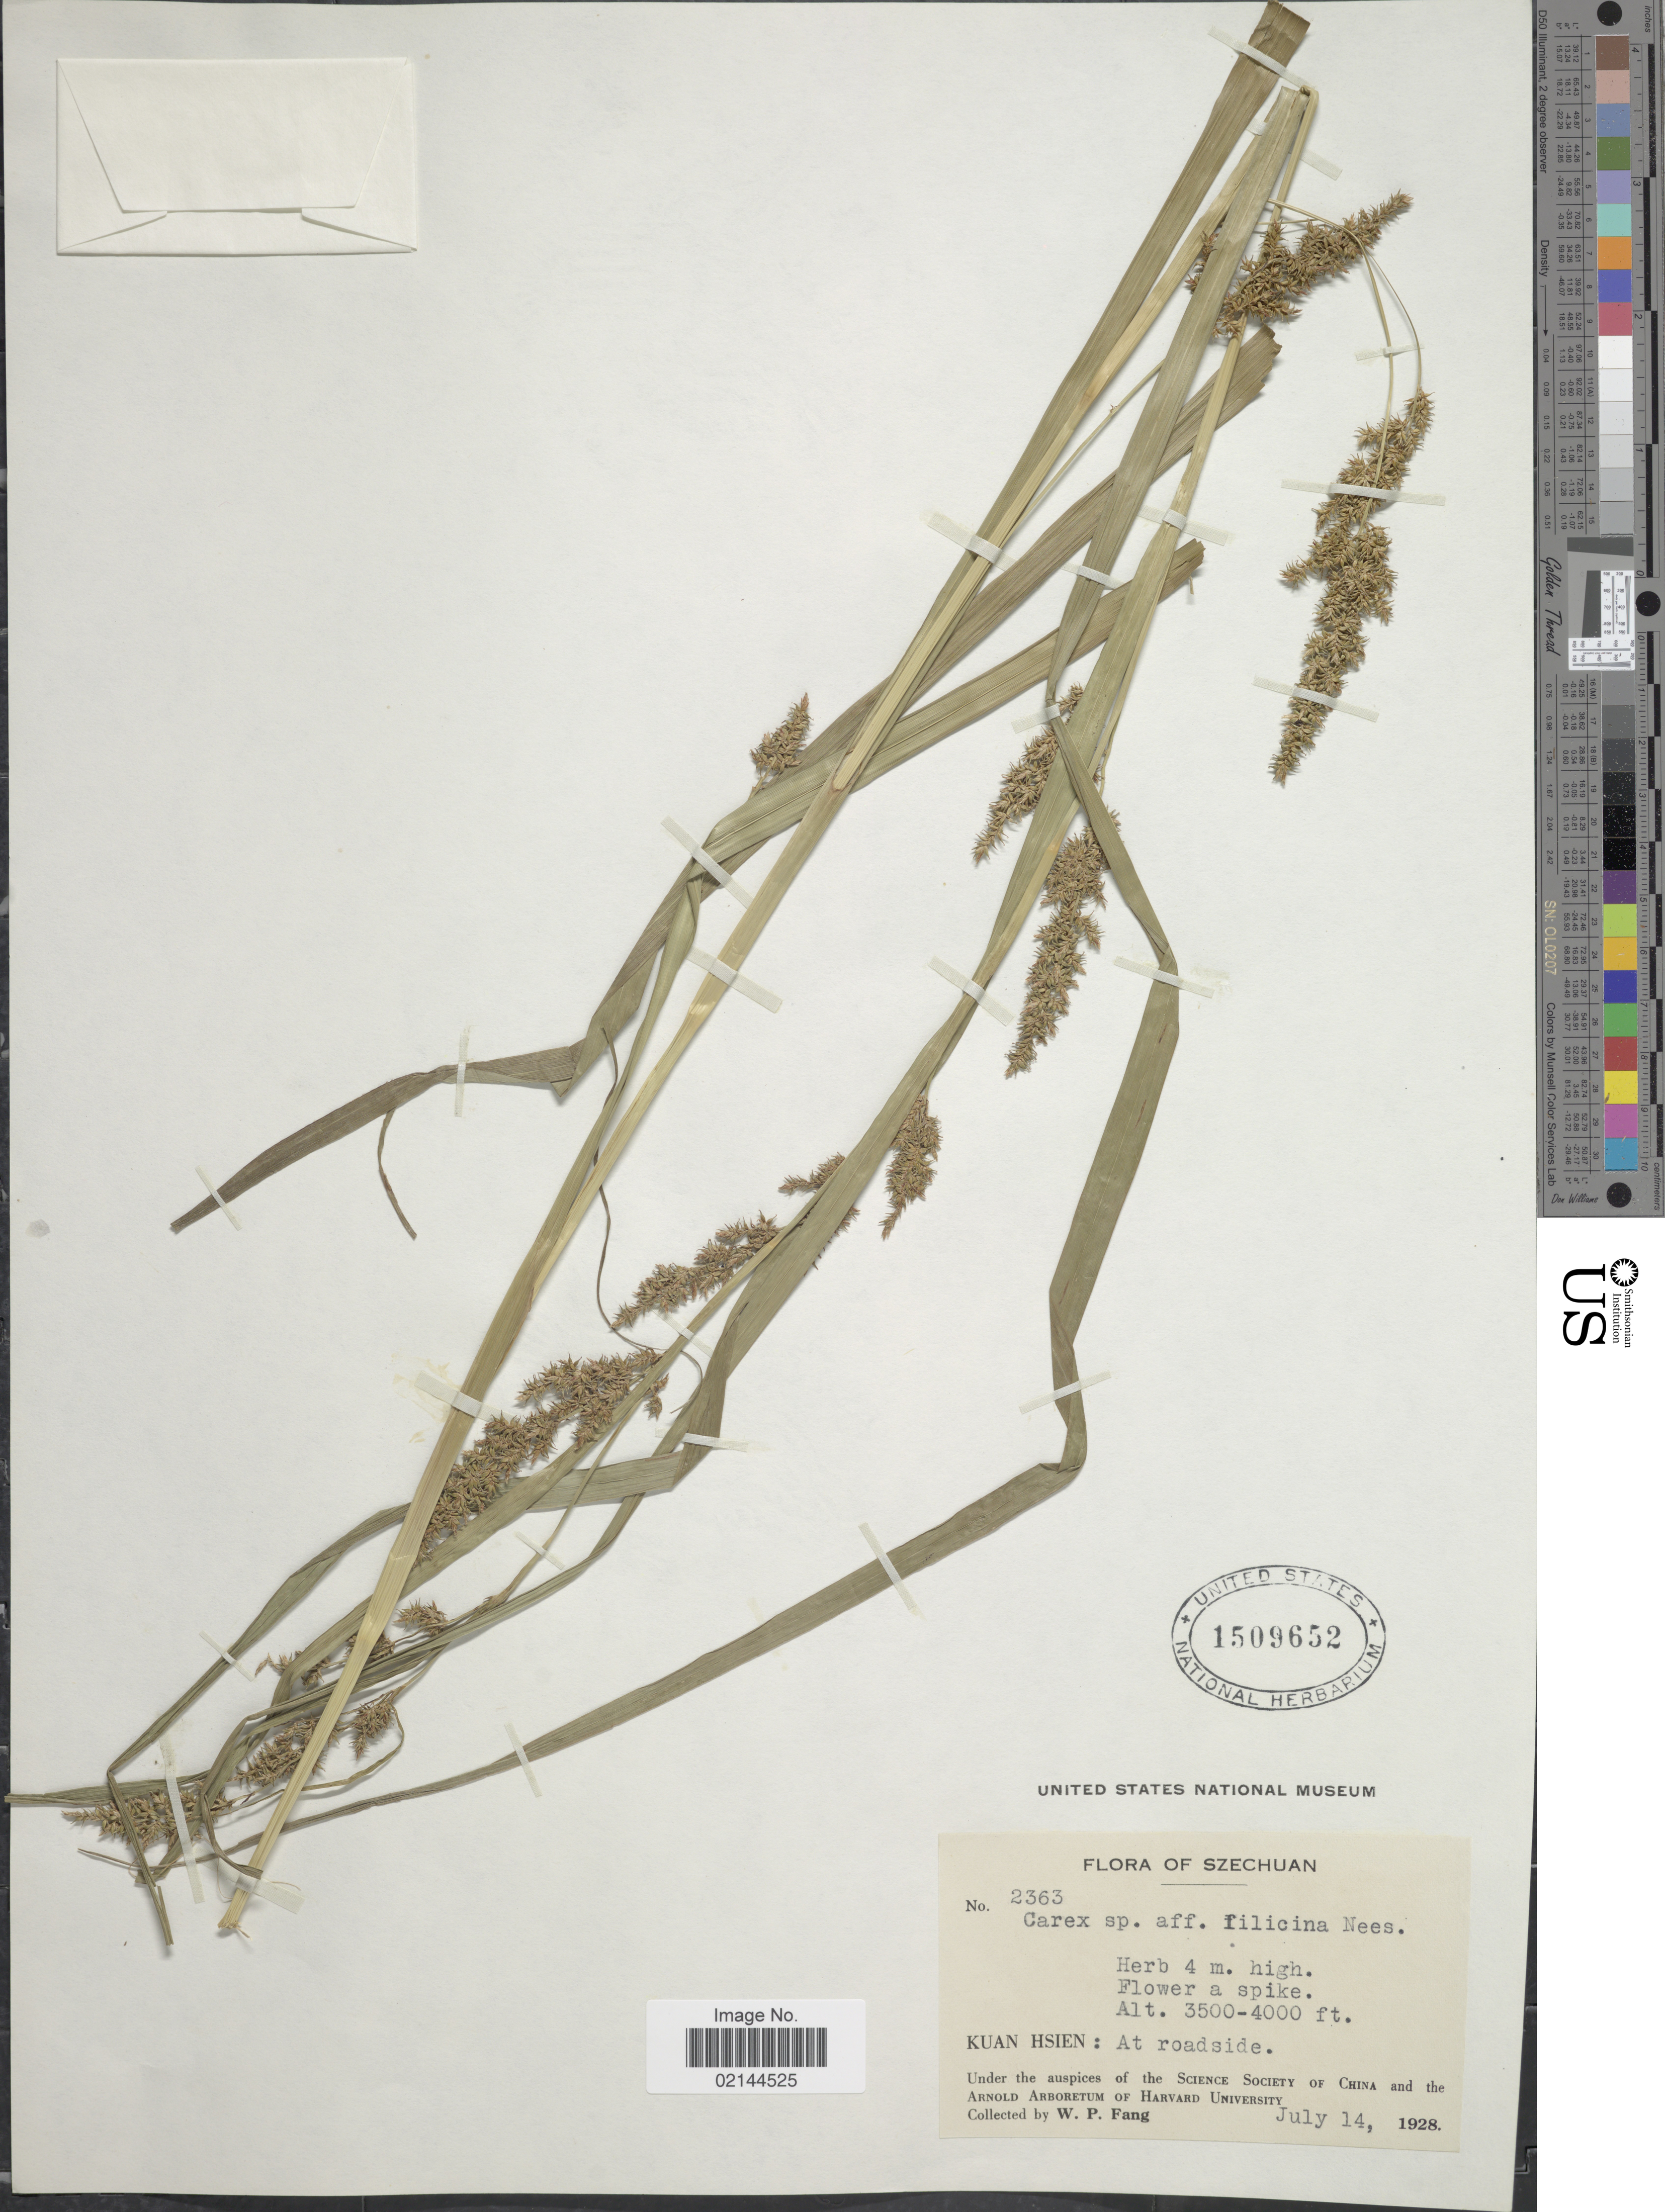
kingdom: Plantae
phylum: Tracheophyta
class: Liliopsida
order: Poales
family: Cyperaceae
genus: Carex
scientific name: Carex filicina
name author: Nees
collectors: W. P. Fang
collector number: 2363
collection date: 1928-07-14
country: China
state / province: Sichuan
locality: Szechuan. Kuan Hsien: At roadside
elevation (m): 1067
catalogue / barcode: US 1509652